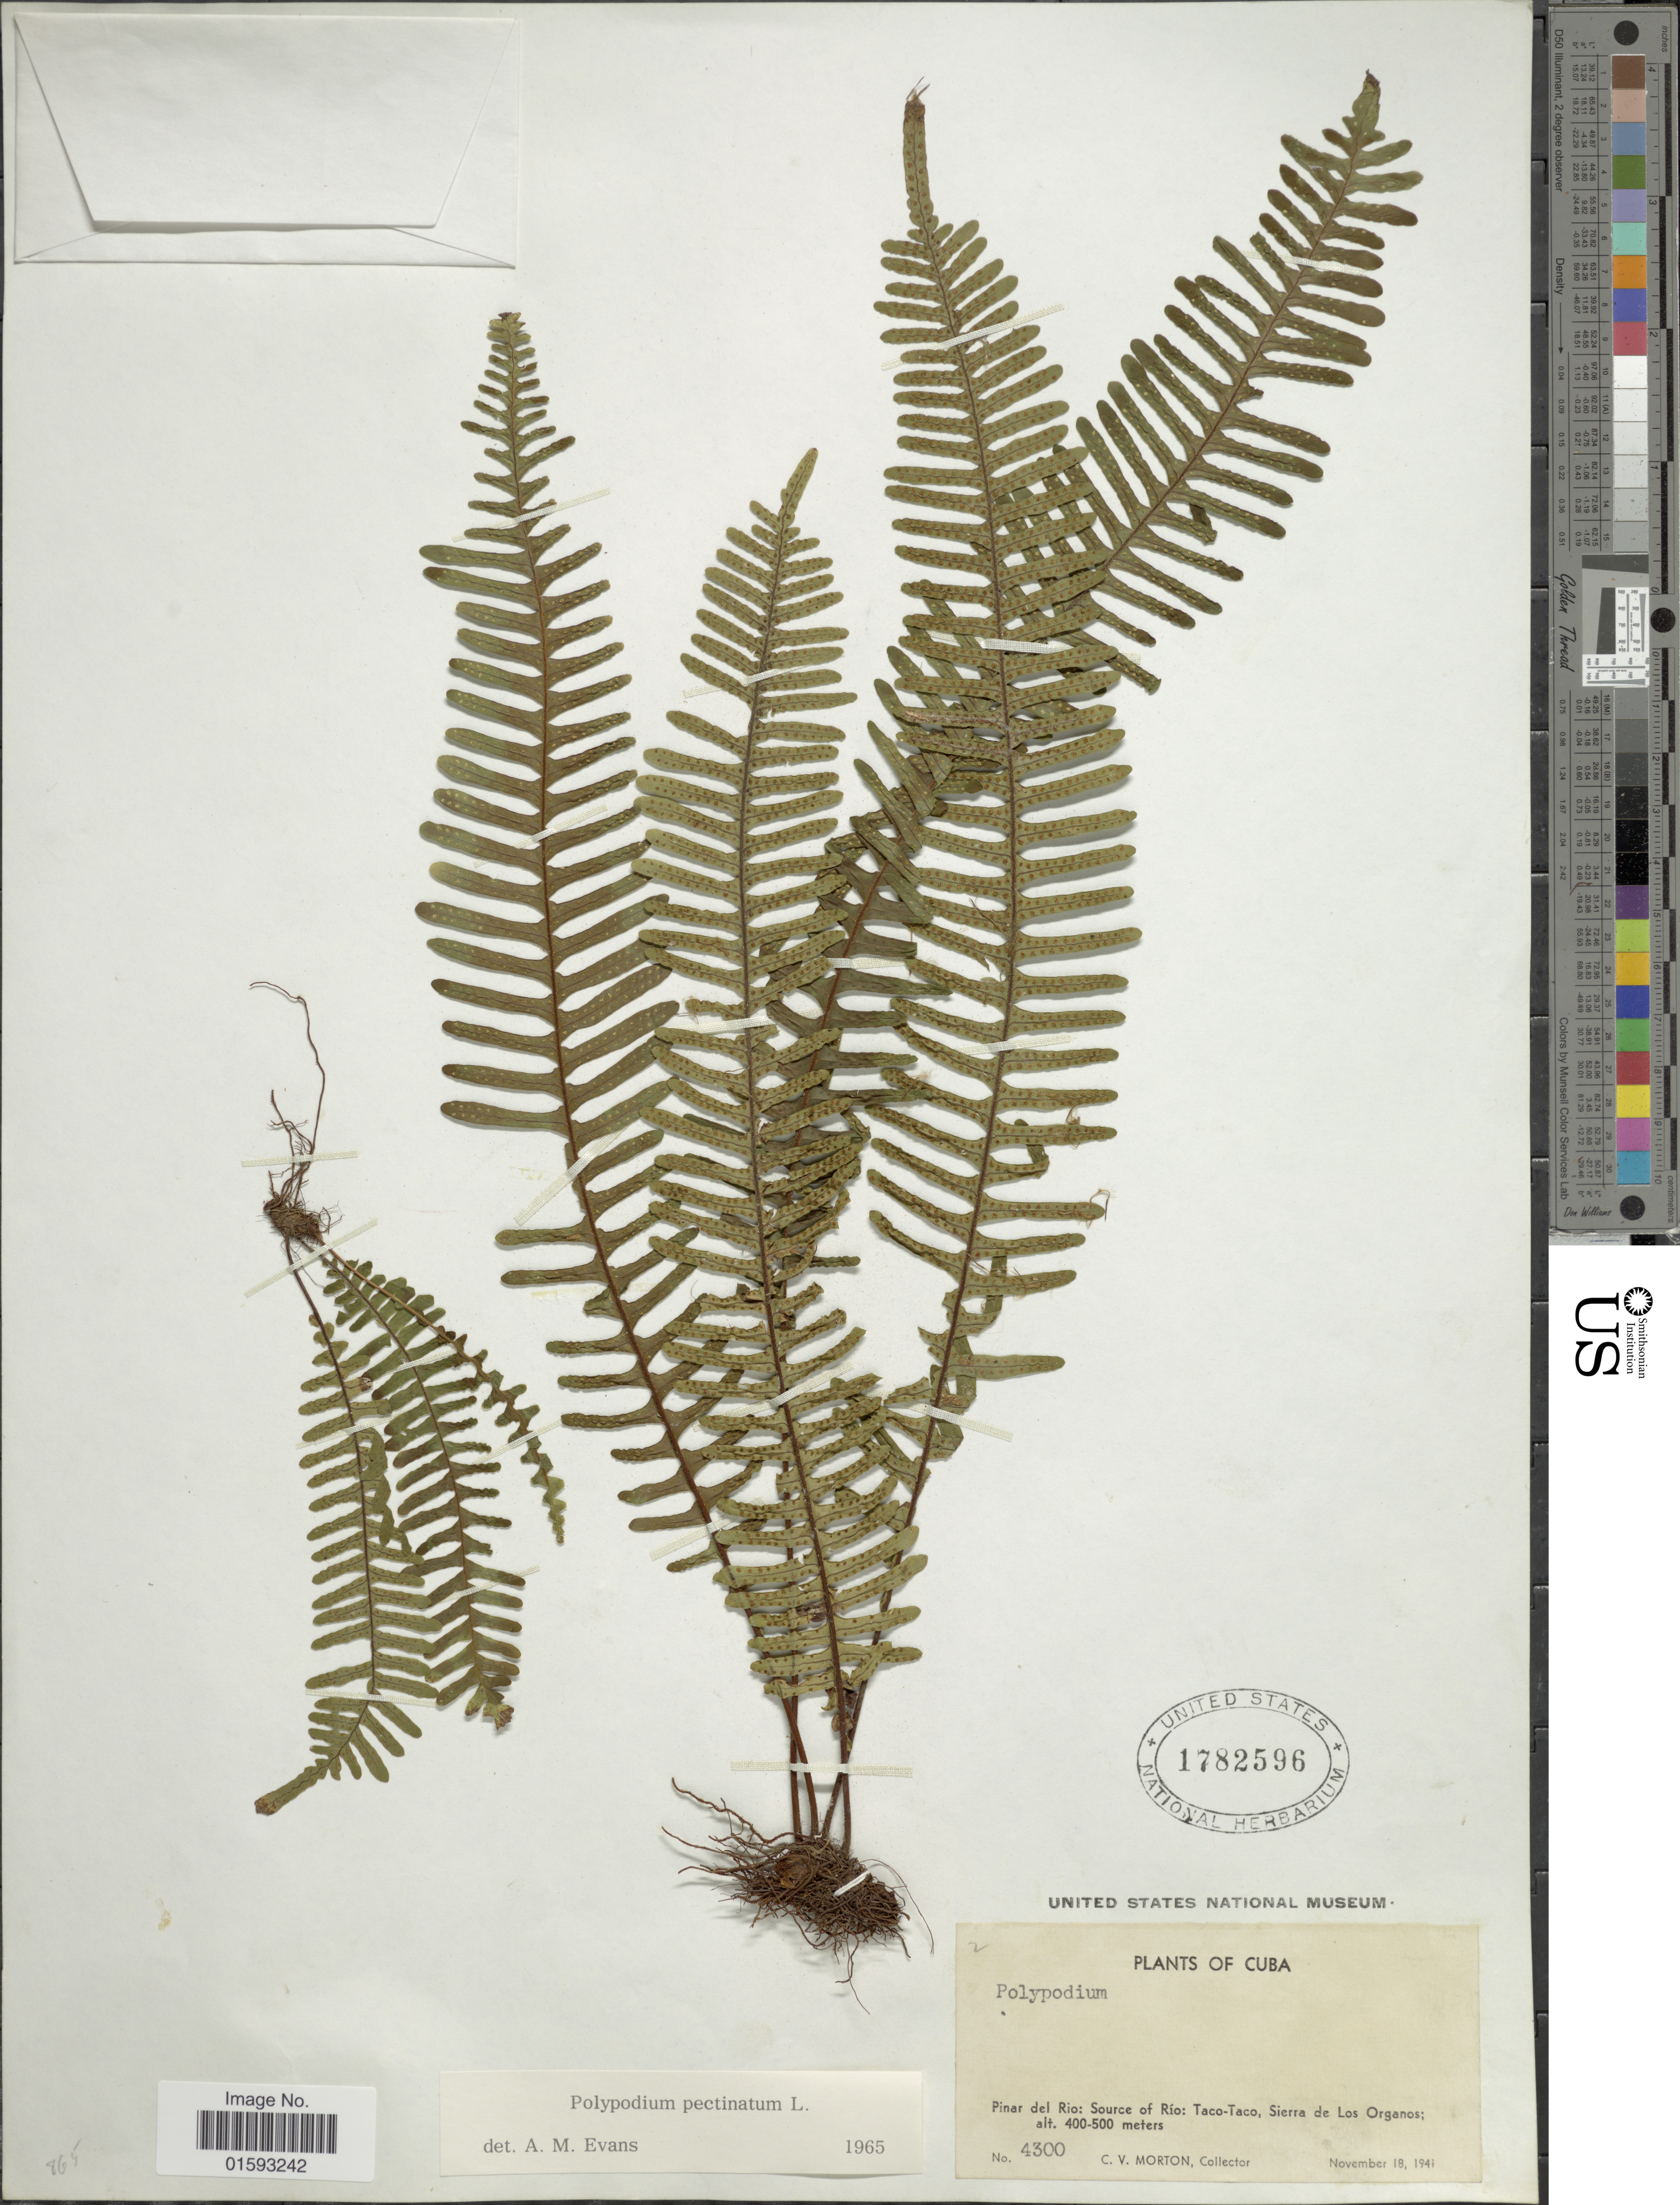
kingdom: Plantae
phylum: Tracheophyta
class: Polypodiopsida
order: Polypodiales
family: Polypodiaceae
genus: Pecluma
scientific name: Pecluma pectinata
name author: (L.) M.G. Price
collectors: C. V. Morton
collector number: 4300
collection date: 1941-11-18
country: Cuba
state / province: Pinar del Río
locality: Source of Rio: Taco Taco, Sierra de Los Organos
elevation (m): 400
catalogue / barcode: US 1782596